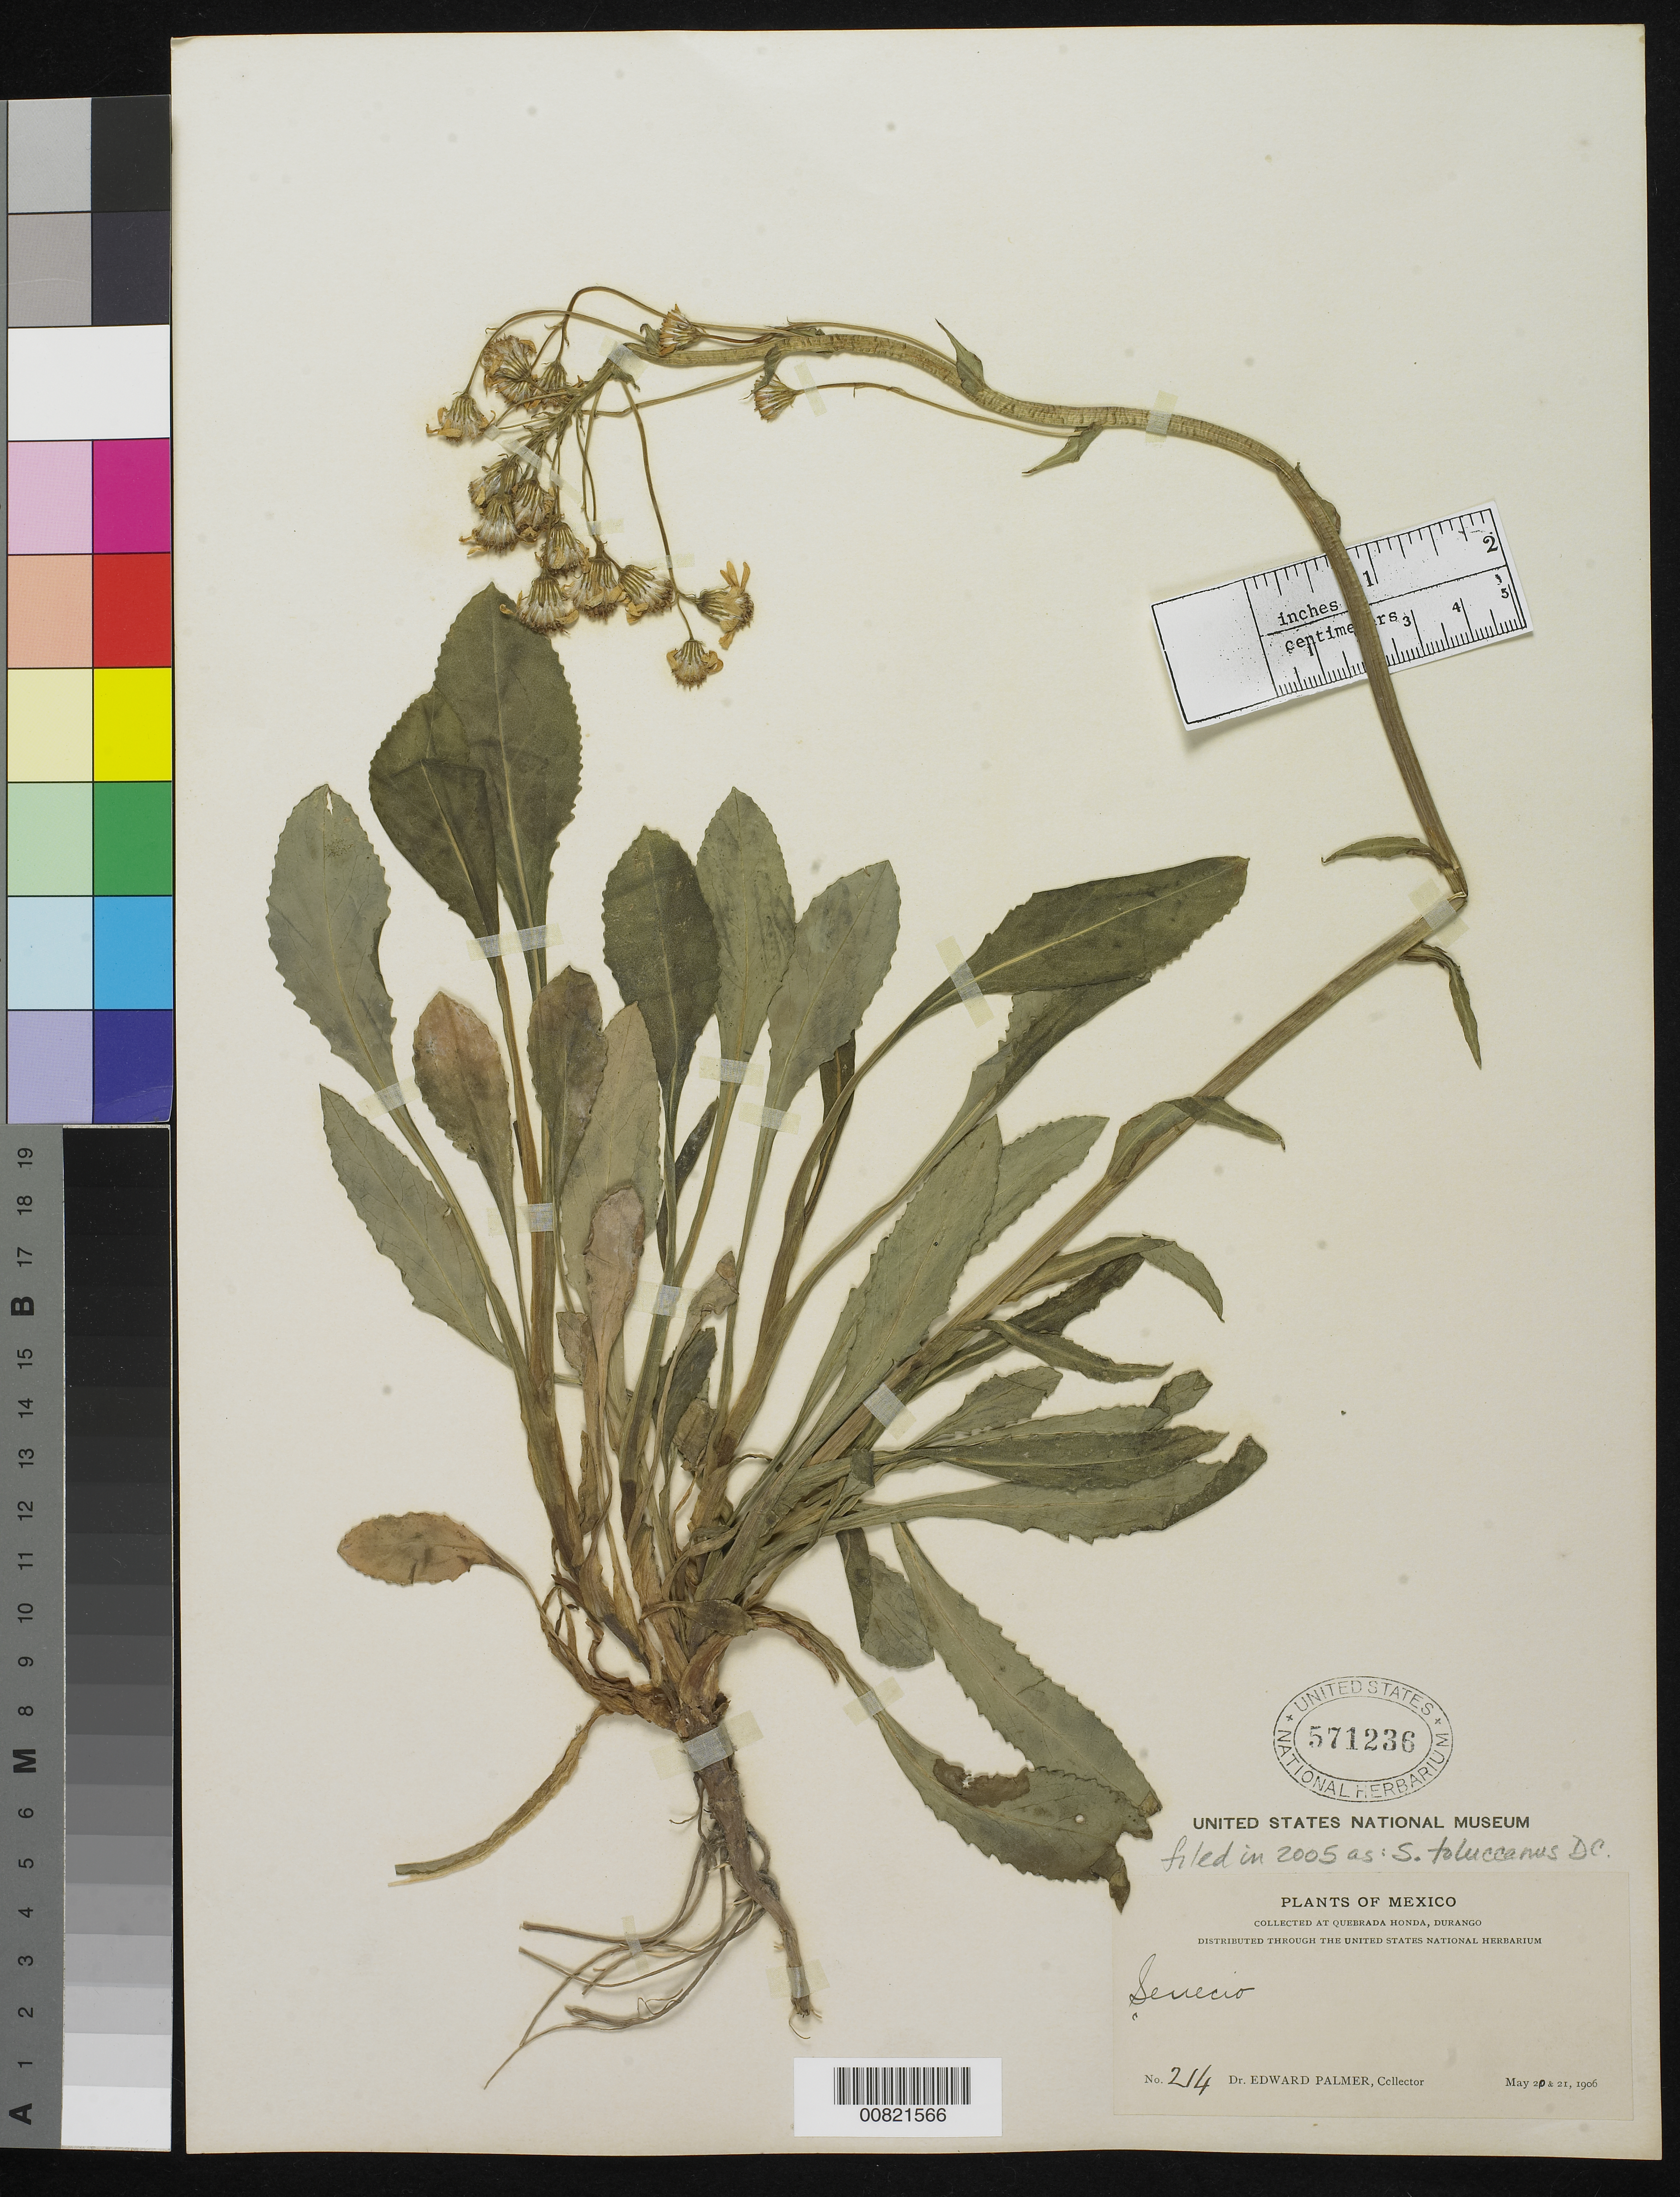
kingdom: Plantae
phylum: Tracheophyta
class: Magnoliopsida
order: Asterales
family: Asteraceae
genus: Senecio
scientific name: Senecio toluccanus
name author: DC.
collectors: E. Palmer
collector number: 214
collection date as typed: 20 May 1906 to 21 May 1906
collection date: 1906-05-20/1906-05-21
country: Mexico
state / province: Durango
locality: Quebrada Honda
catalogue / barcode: US 571236